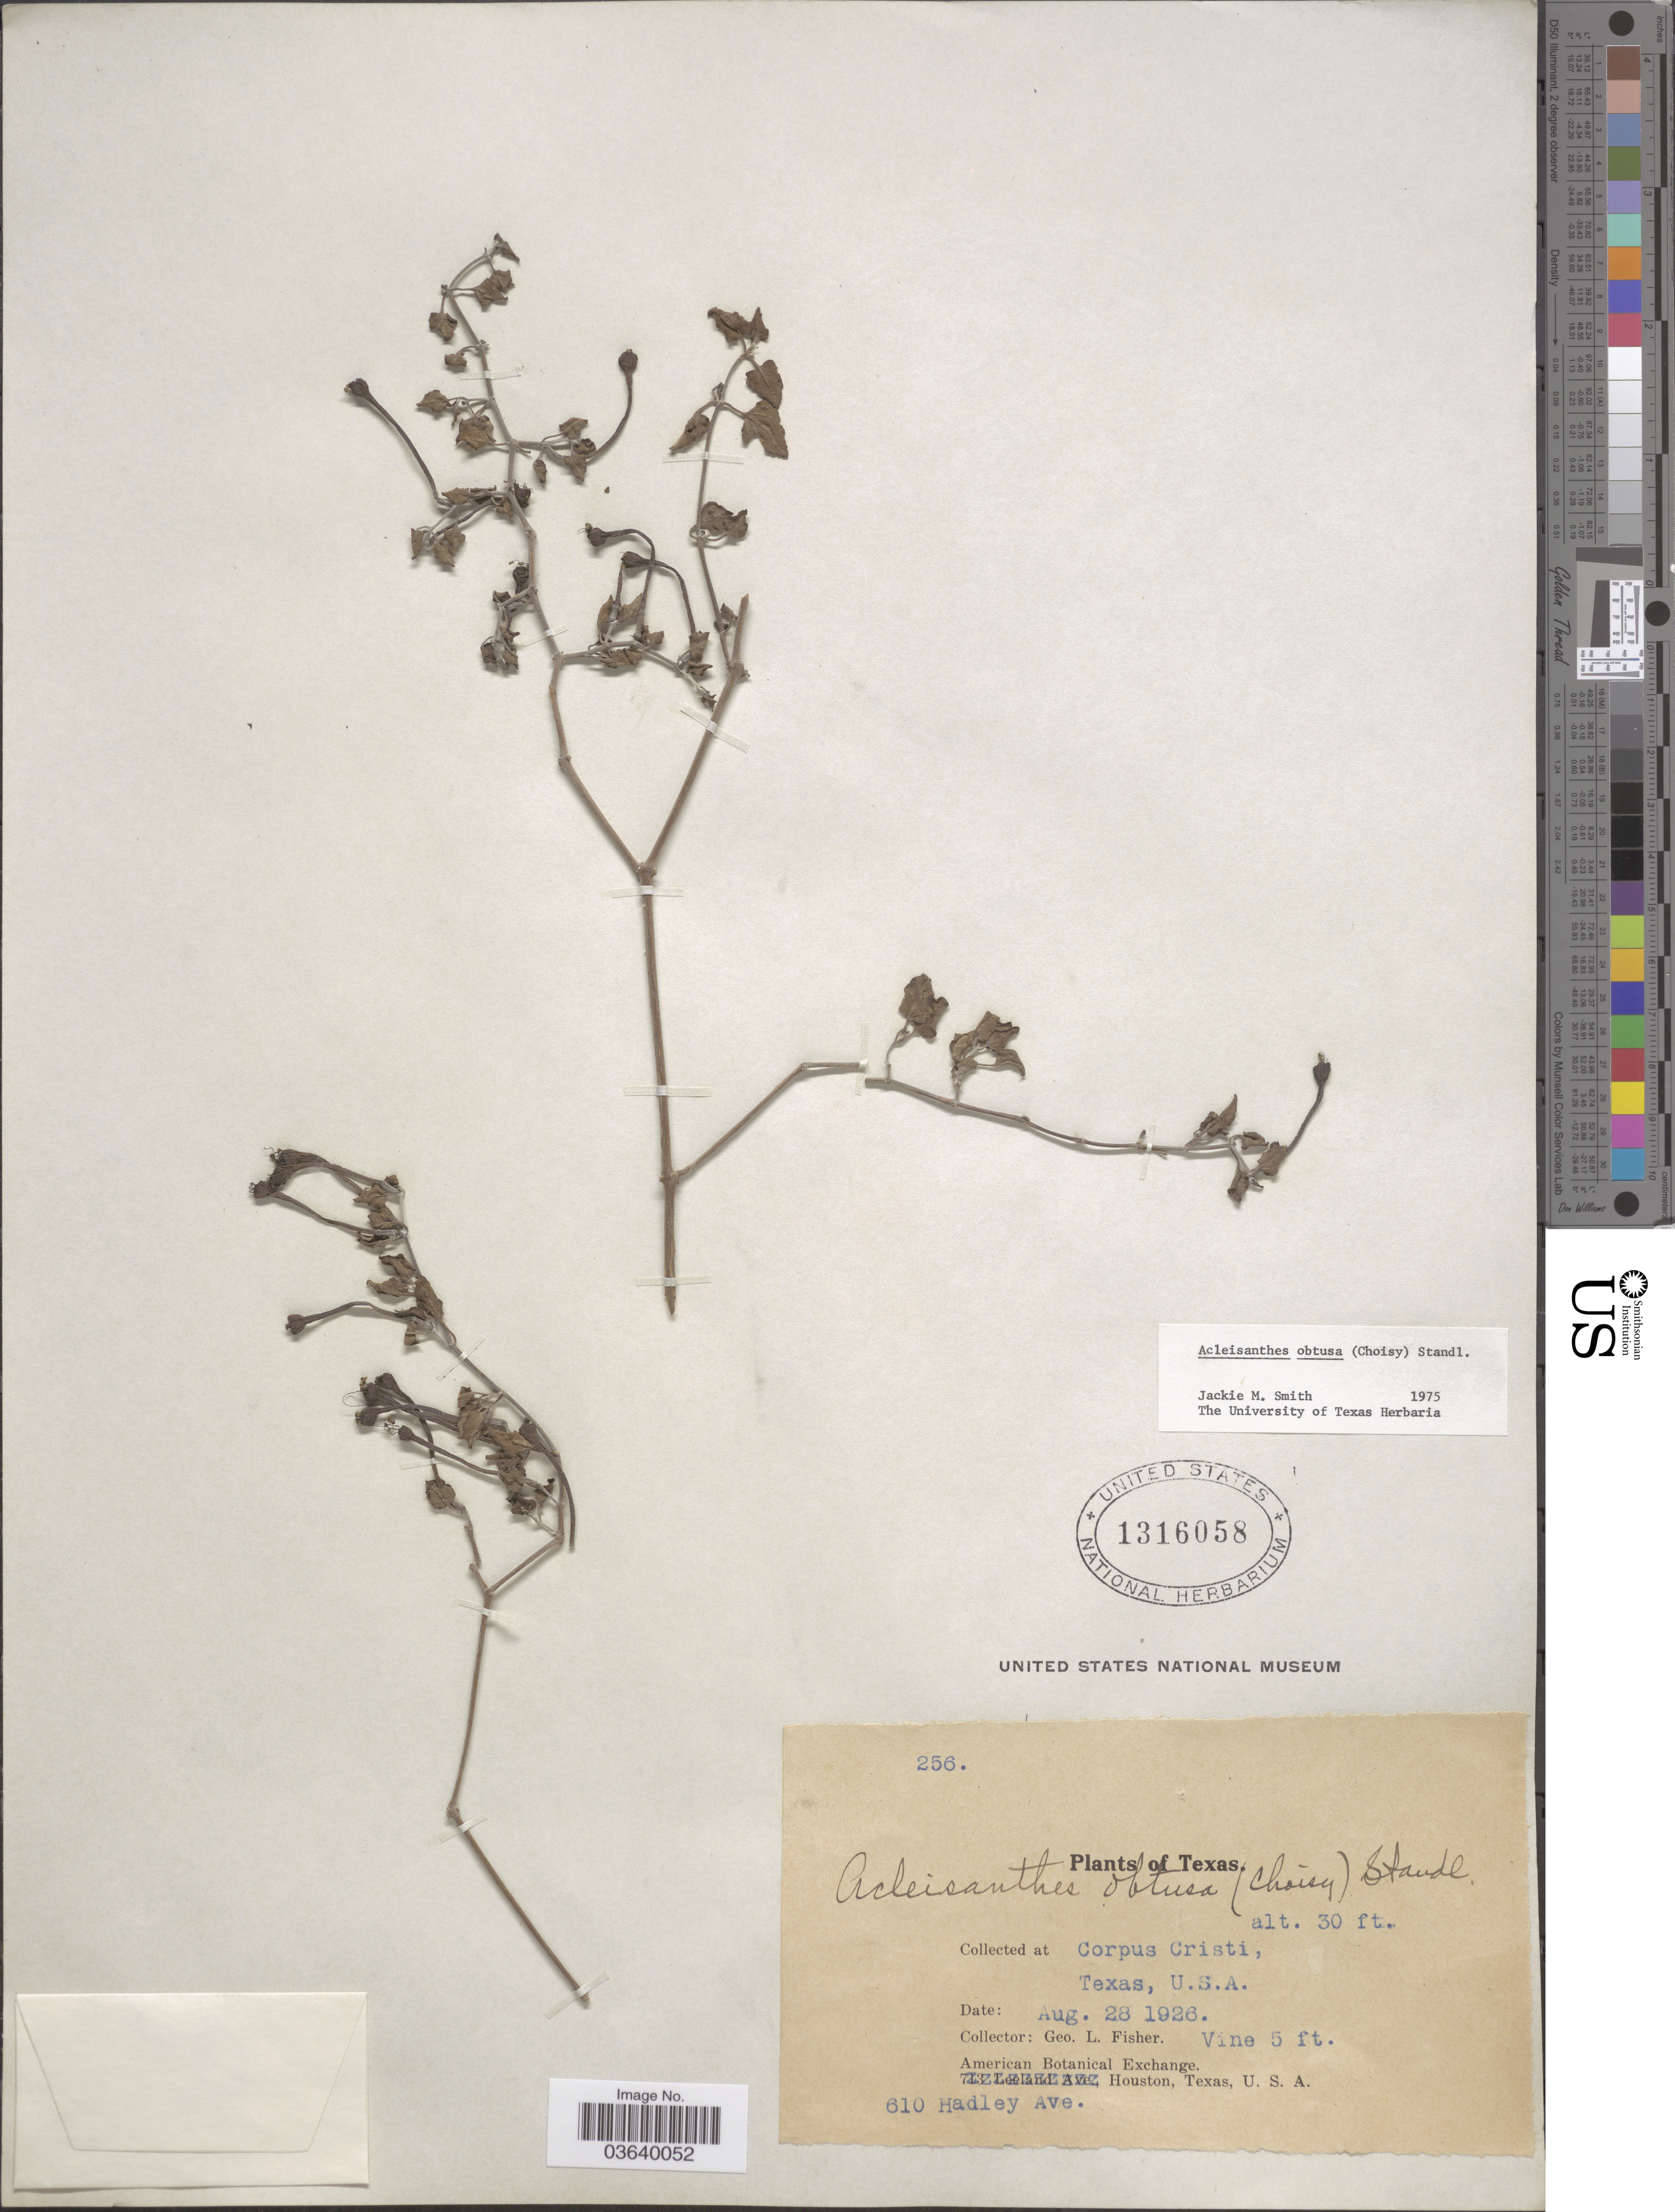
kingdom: Plantae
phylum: Tracheophyta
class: Magnoliopsida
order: Caryophyllales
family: Nyctaginaceae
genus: Acleisanthes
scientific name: Acleisanthes obtusa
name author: (Choisy) Standl.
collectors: G. L. Fisher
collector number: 256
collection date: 1926-08-28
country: United States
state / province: Texas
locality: Corpus Cristi.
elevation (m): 9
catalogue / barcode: US 1316058